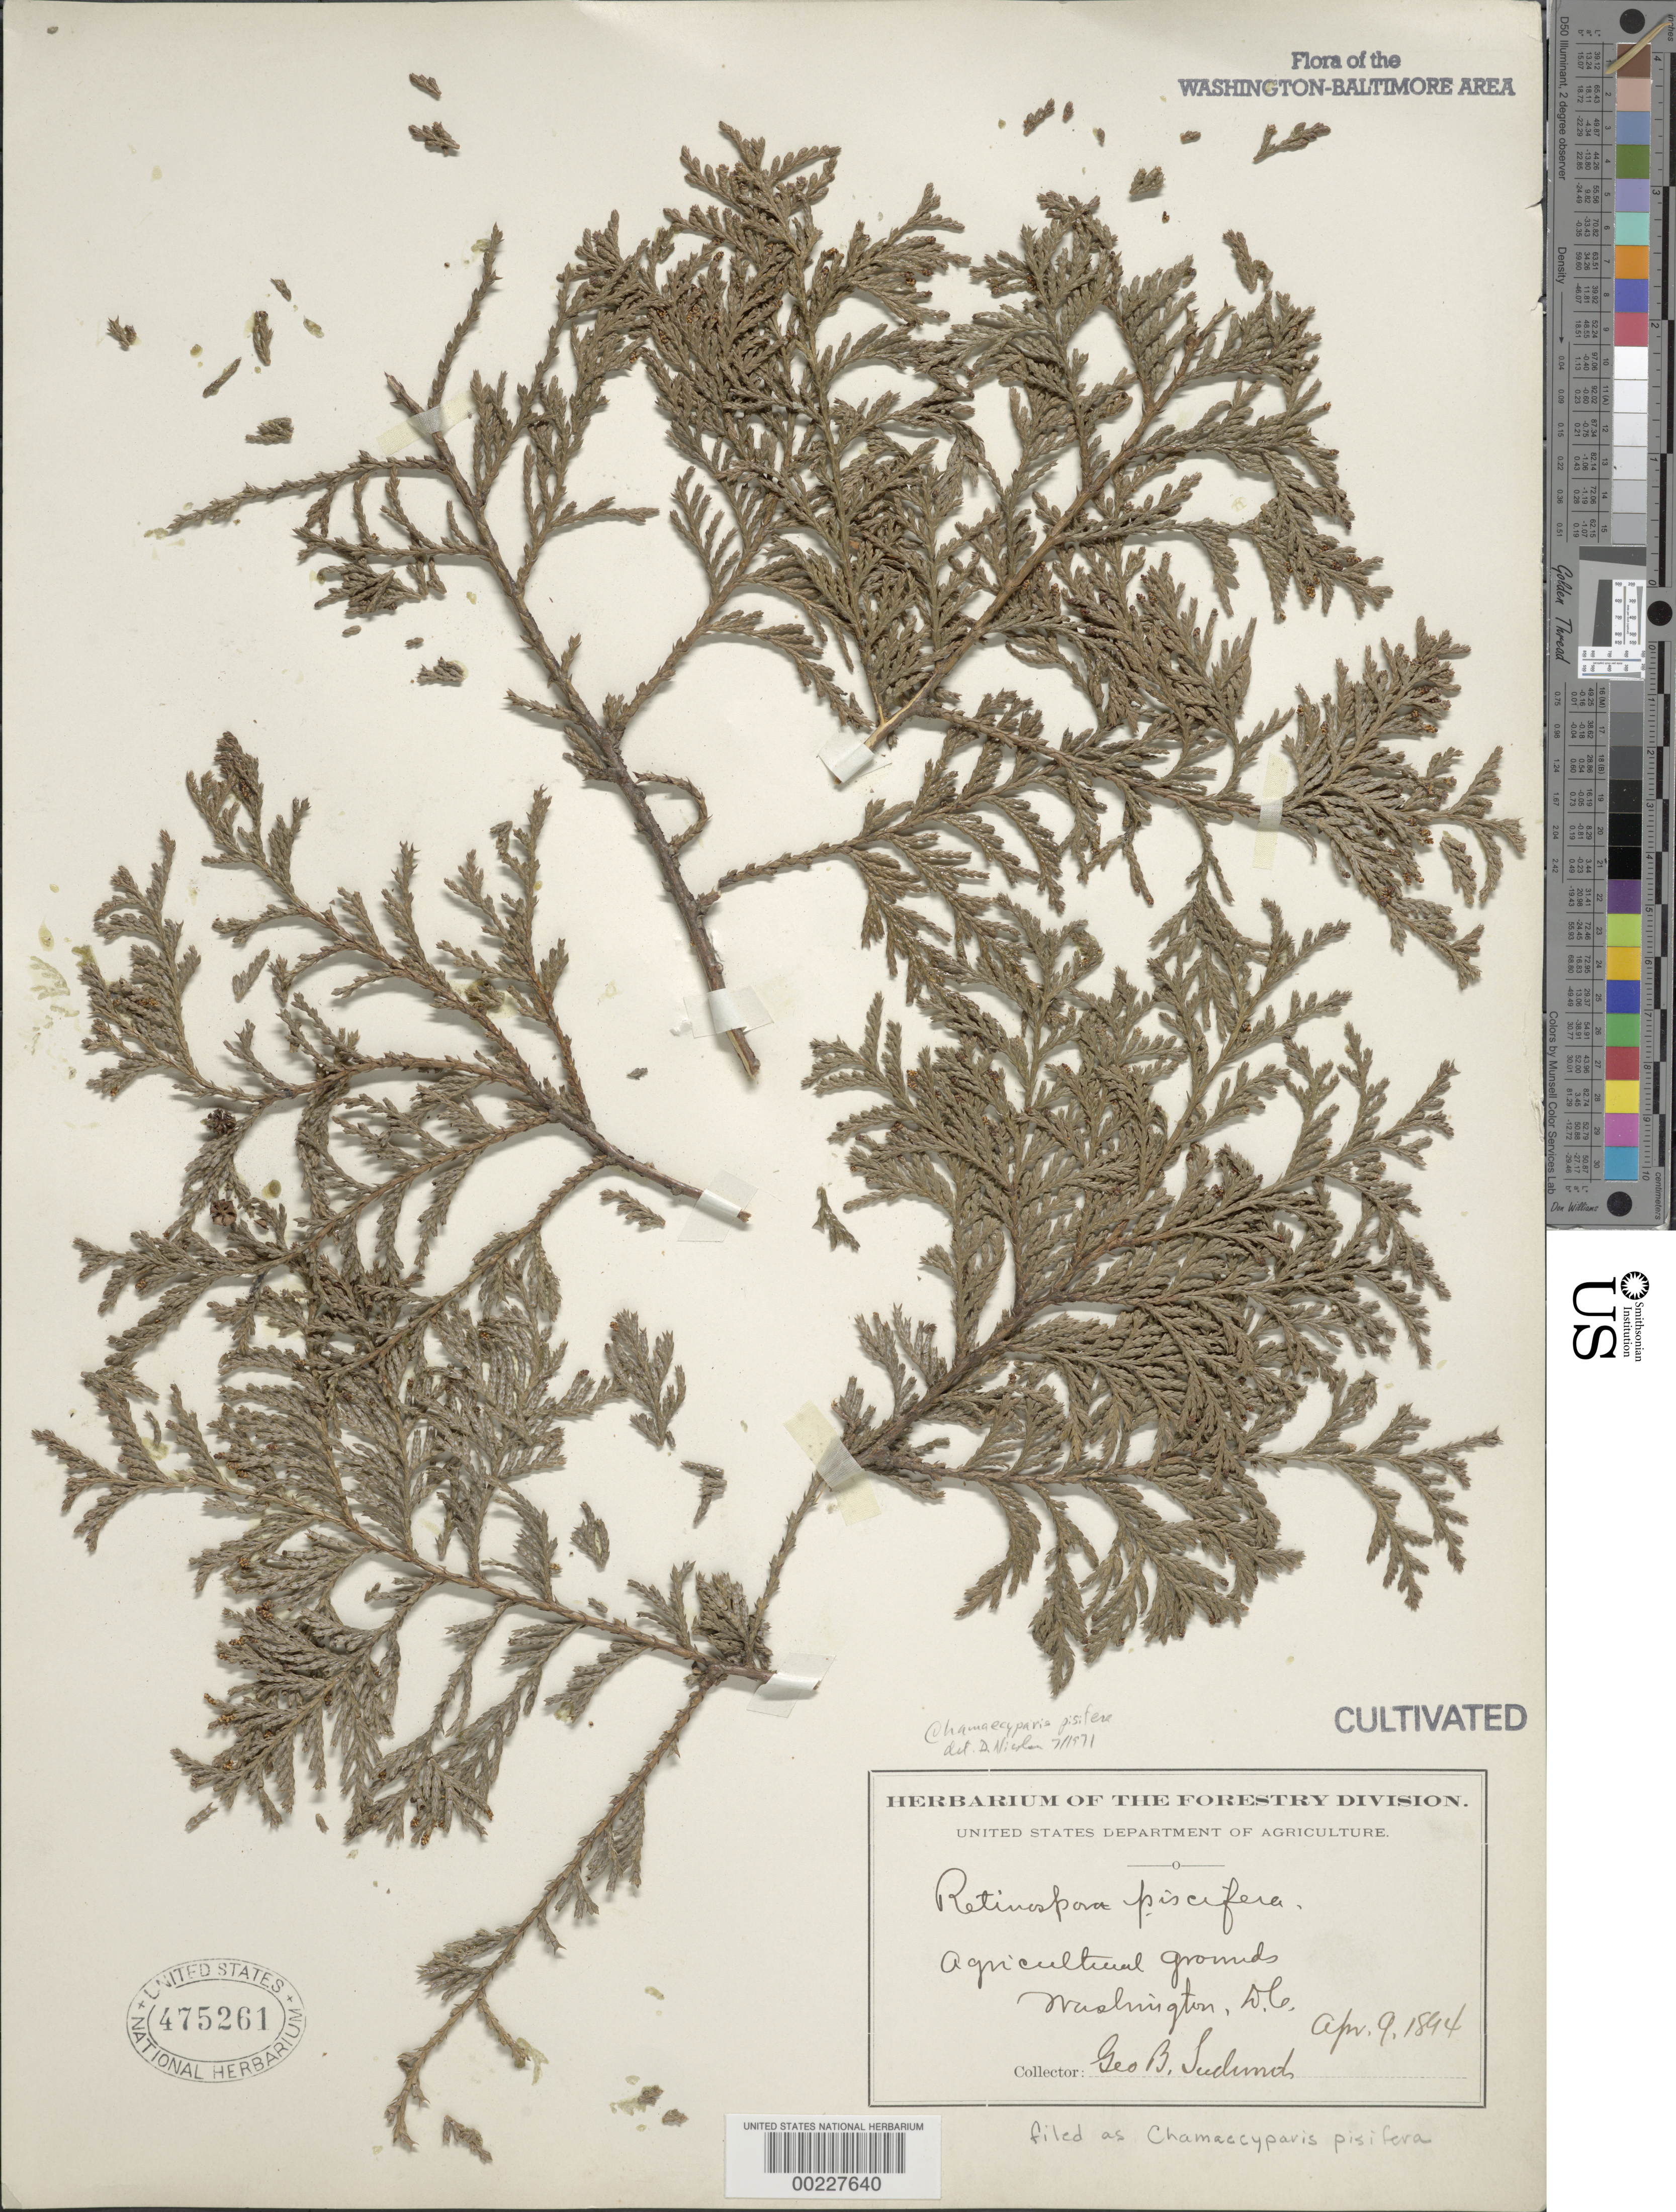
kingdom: Plantae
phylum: Tracheophyta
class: Pinopsida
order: Pinales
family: Cupressaceae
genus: Chamaecyparis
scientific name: Chamaecyparis pisifera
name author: (Siebold & Zucc.) Endl.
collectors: G. B. Sudworth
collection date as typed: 09 Apr 1894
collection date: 1894-04-09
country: United States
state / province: District of Columbia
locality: Agricultural grounds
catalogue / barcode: US 475261